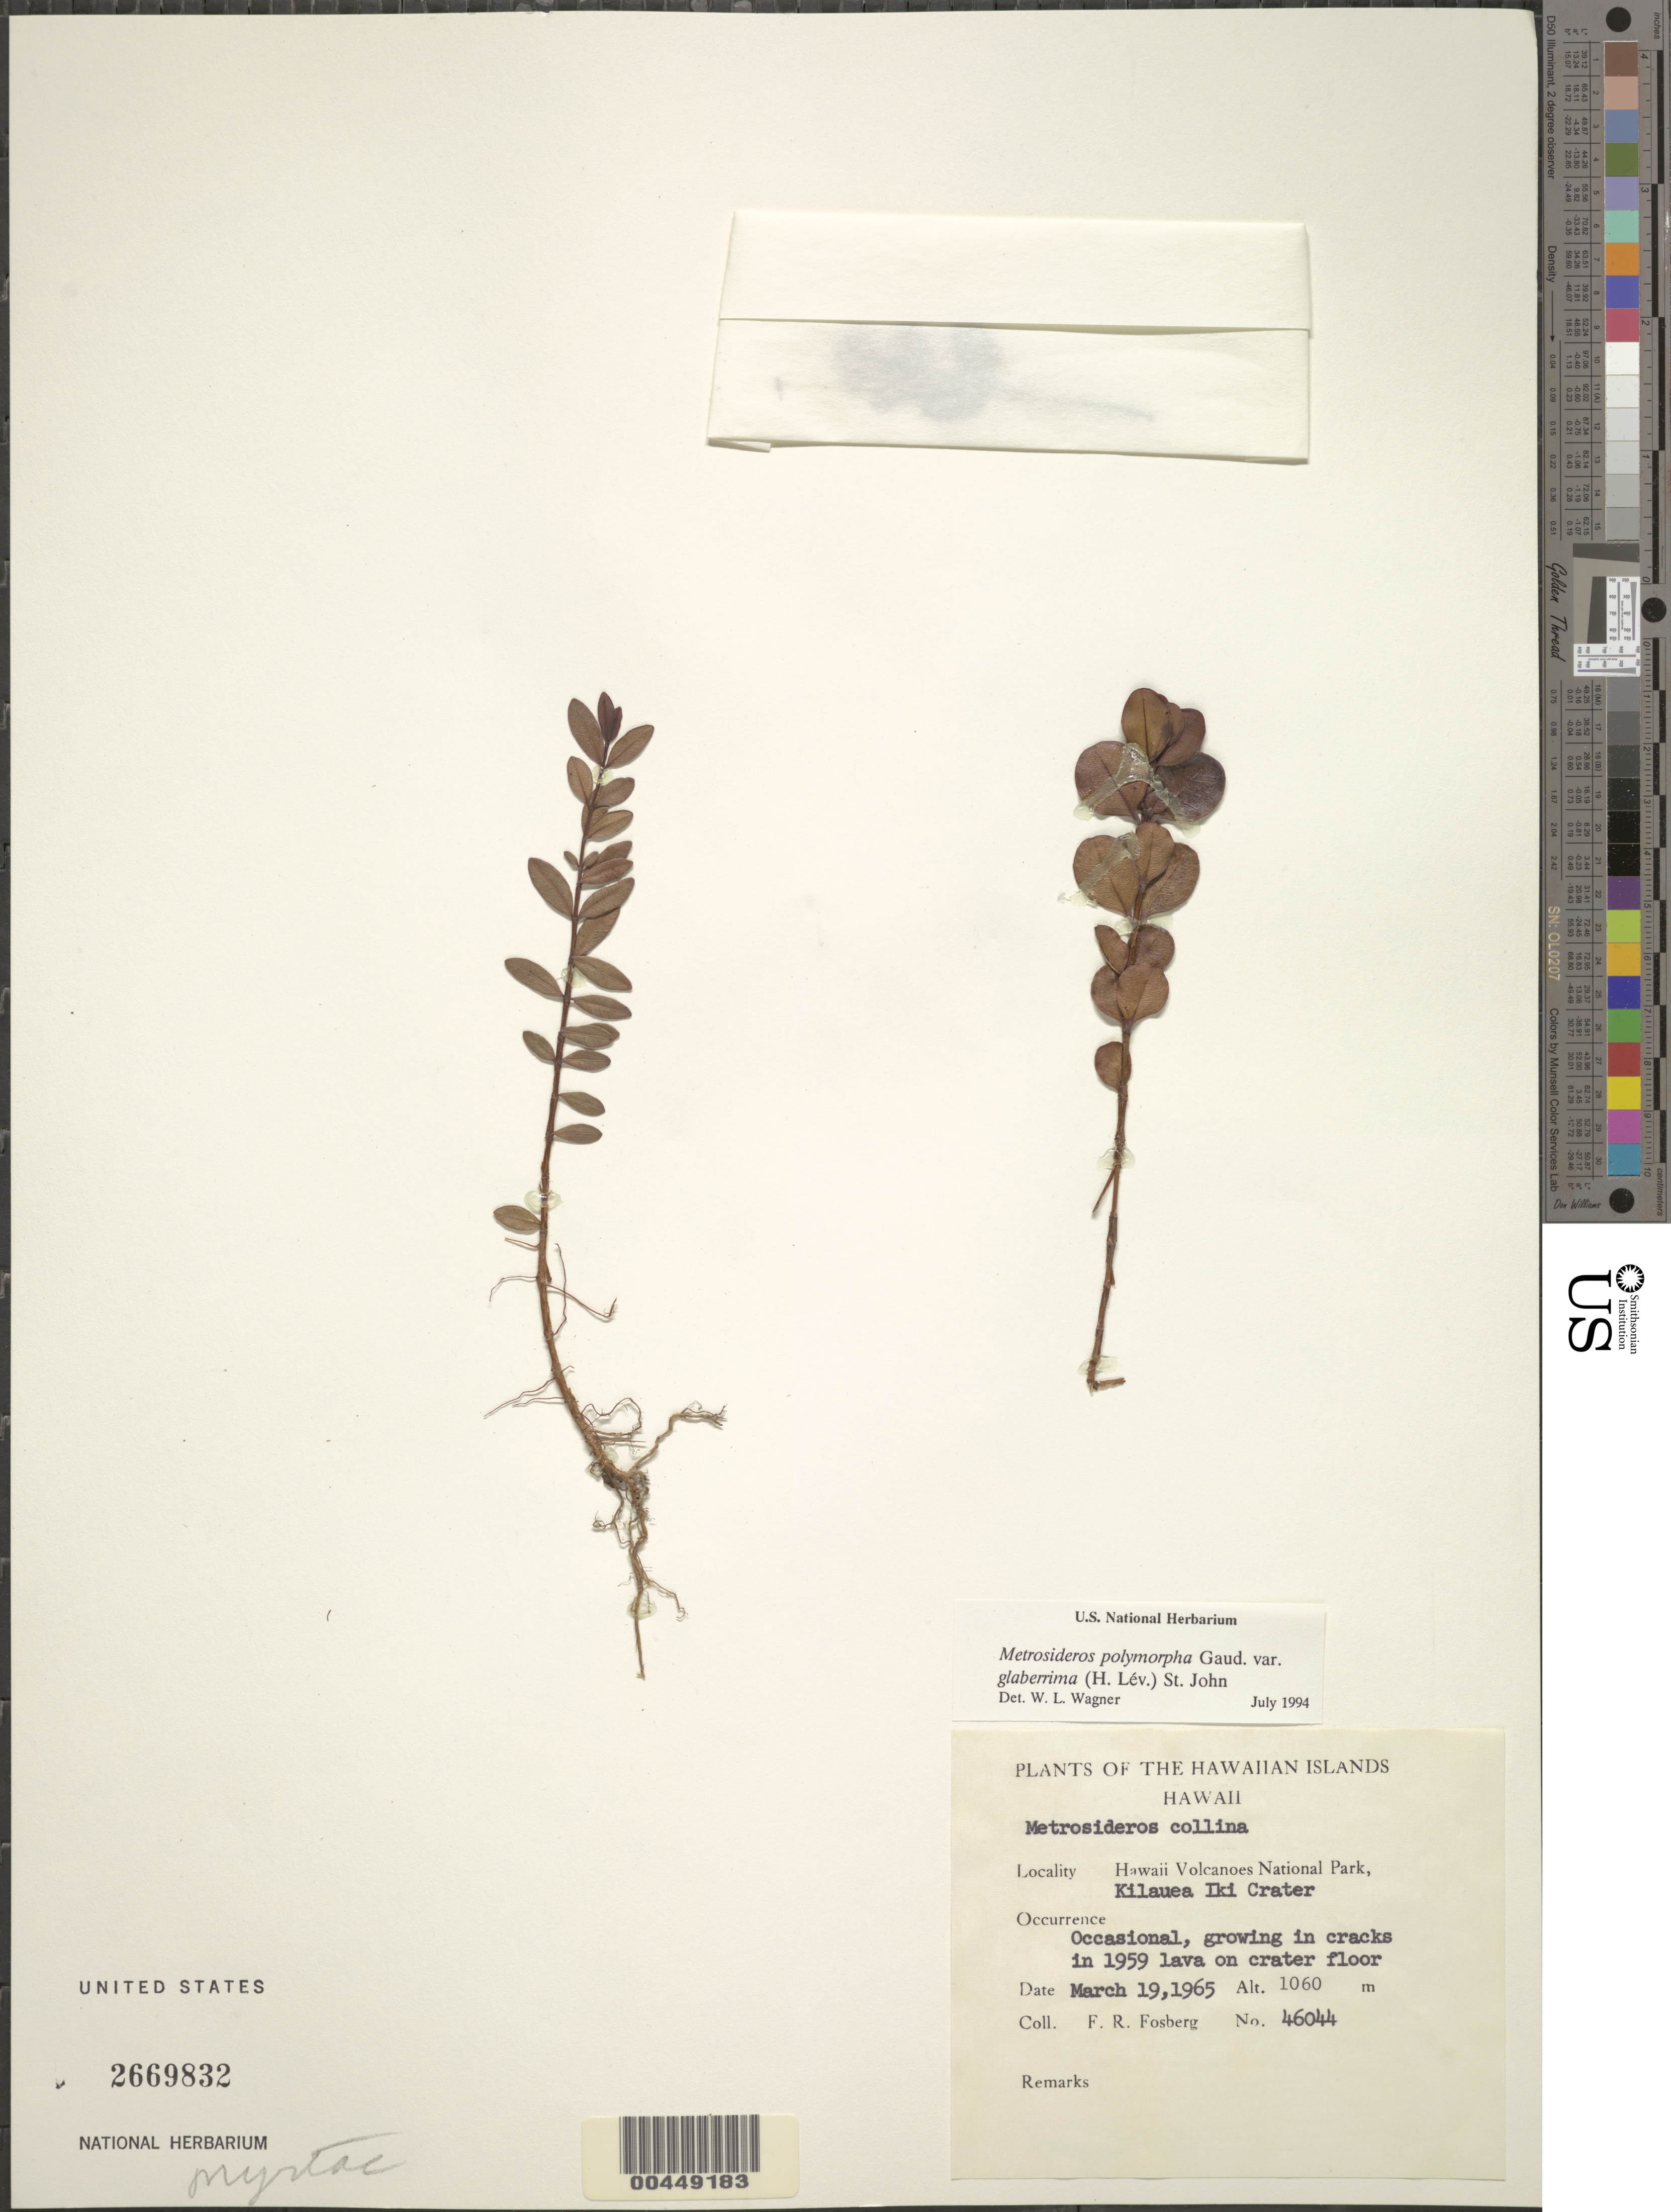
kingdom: Plantae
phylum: Tracheophyta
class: Magnoliopsida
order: Myrtales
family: Myrtaceae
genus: Metrosideros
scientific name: Metrosideros polymorpha var. glaberrima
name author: (H. Lév.) H. St. John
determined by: Wagner, W. L., (BOT), Smithsonian Institution - National Museum of Natural History (UNITED STATES)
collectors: F. R. Fosberg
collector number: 46044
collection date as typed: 19 Mar 1965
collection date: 1965-03-19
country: United States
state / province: Hawaii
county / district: Hawaii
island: Hawaii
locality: Hawaii Volcanoes National Park, Kilauea Iki Crater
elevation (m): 1060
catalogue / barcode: US 2669832